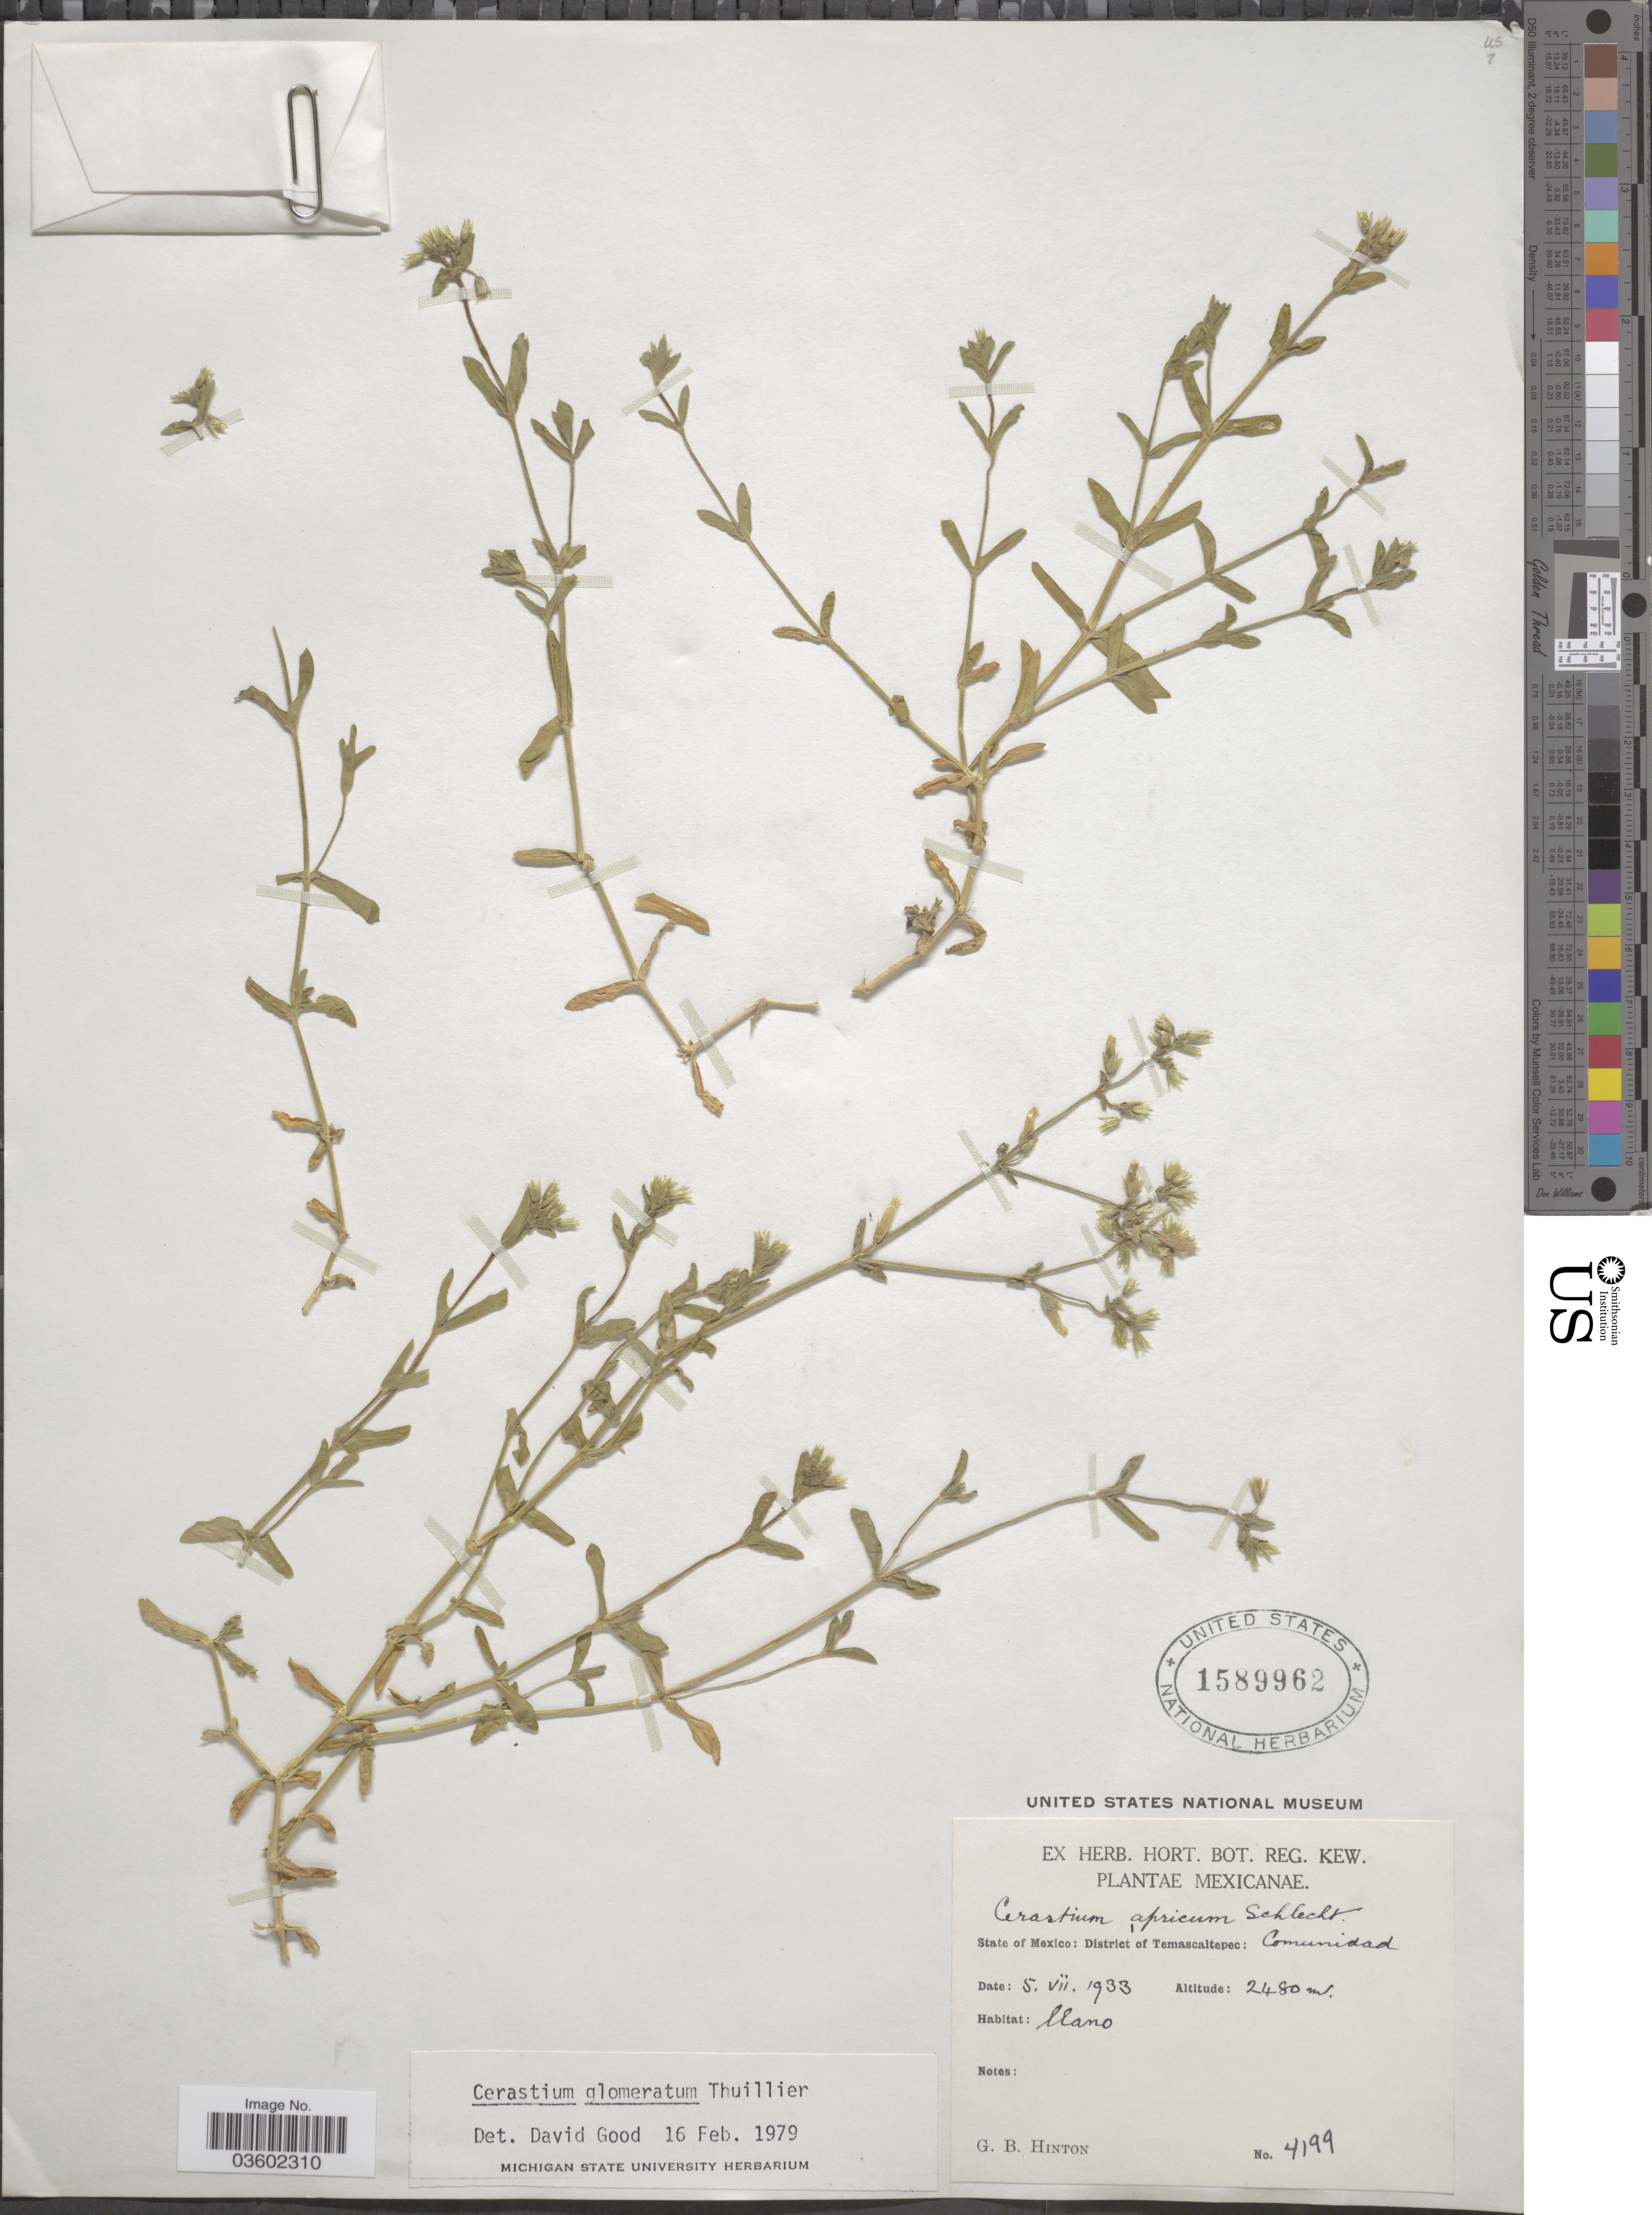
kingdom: Plantae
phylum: Tracheophyta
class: Magnoliopsida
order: Caryophyllales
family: Caryophyllaceae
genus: Cerastium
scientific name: Cerastium glomeratum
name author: Thuill.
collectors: G. B. Hinton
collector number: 4199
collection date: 1933-07-05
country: Mexico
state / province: México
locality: District of Temascaltepec: Comunidad.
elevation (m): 2480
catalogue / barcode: US 1589962